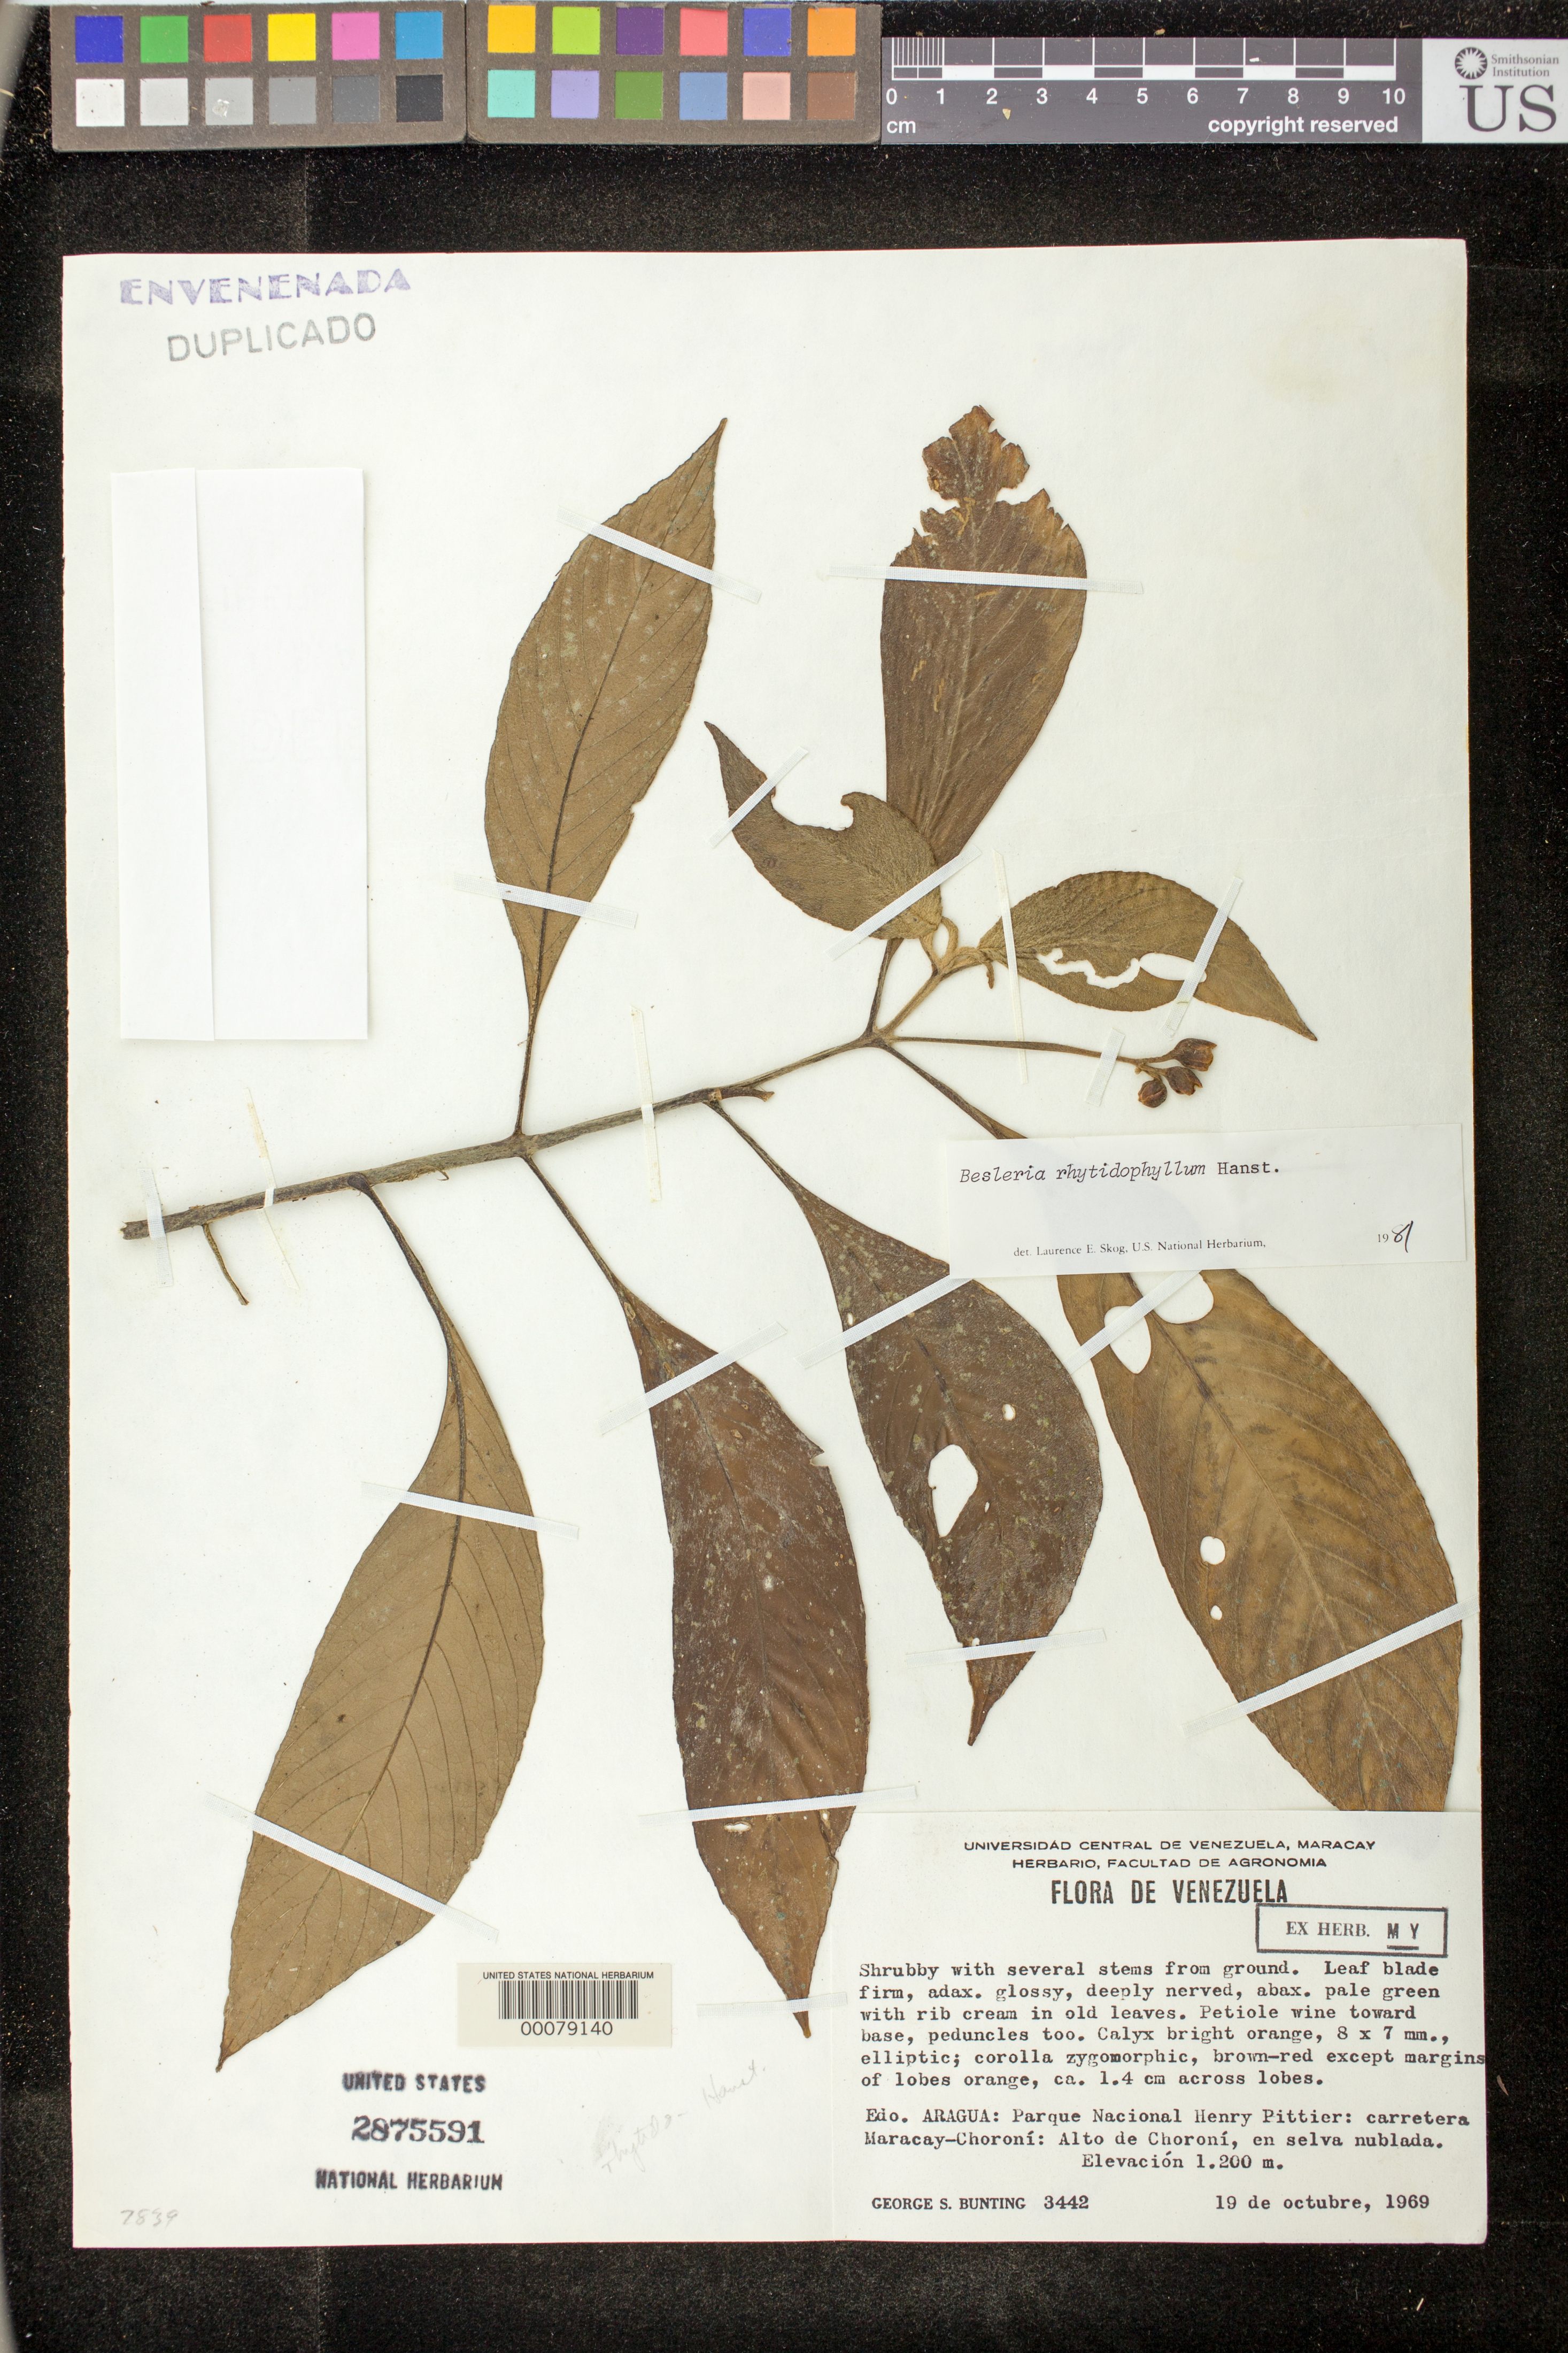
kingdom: Plantae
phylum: Tracheophyta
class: Magnoliopsida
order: Lamiales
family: Gesneriaceae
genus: Besleria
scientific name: Besleria rhytidophyllum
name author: Hanst.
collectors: G. S. Bunting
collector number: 3442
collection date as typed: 19 Oct 1969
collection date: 1969-10-19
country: Venezuela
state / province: Aragua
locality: Parque Nacional Henry Pittier, Maracay-Choroni highway, Alto de Choroni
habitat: In cloud forest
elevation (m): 1200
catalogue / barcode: US 2875591